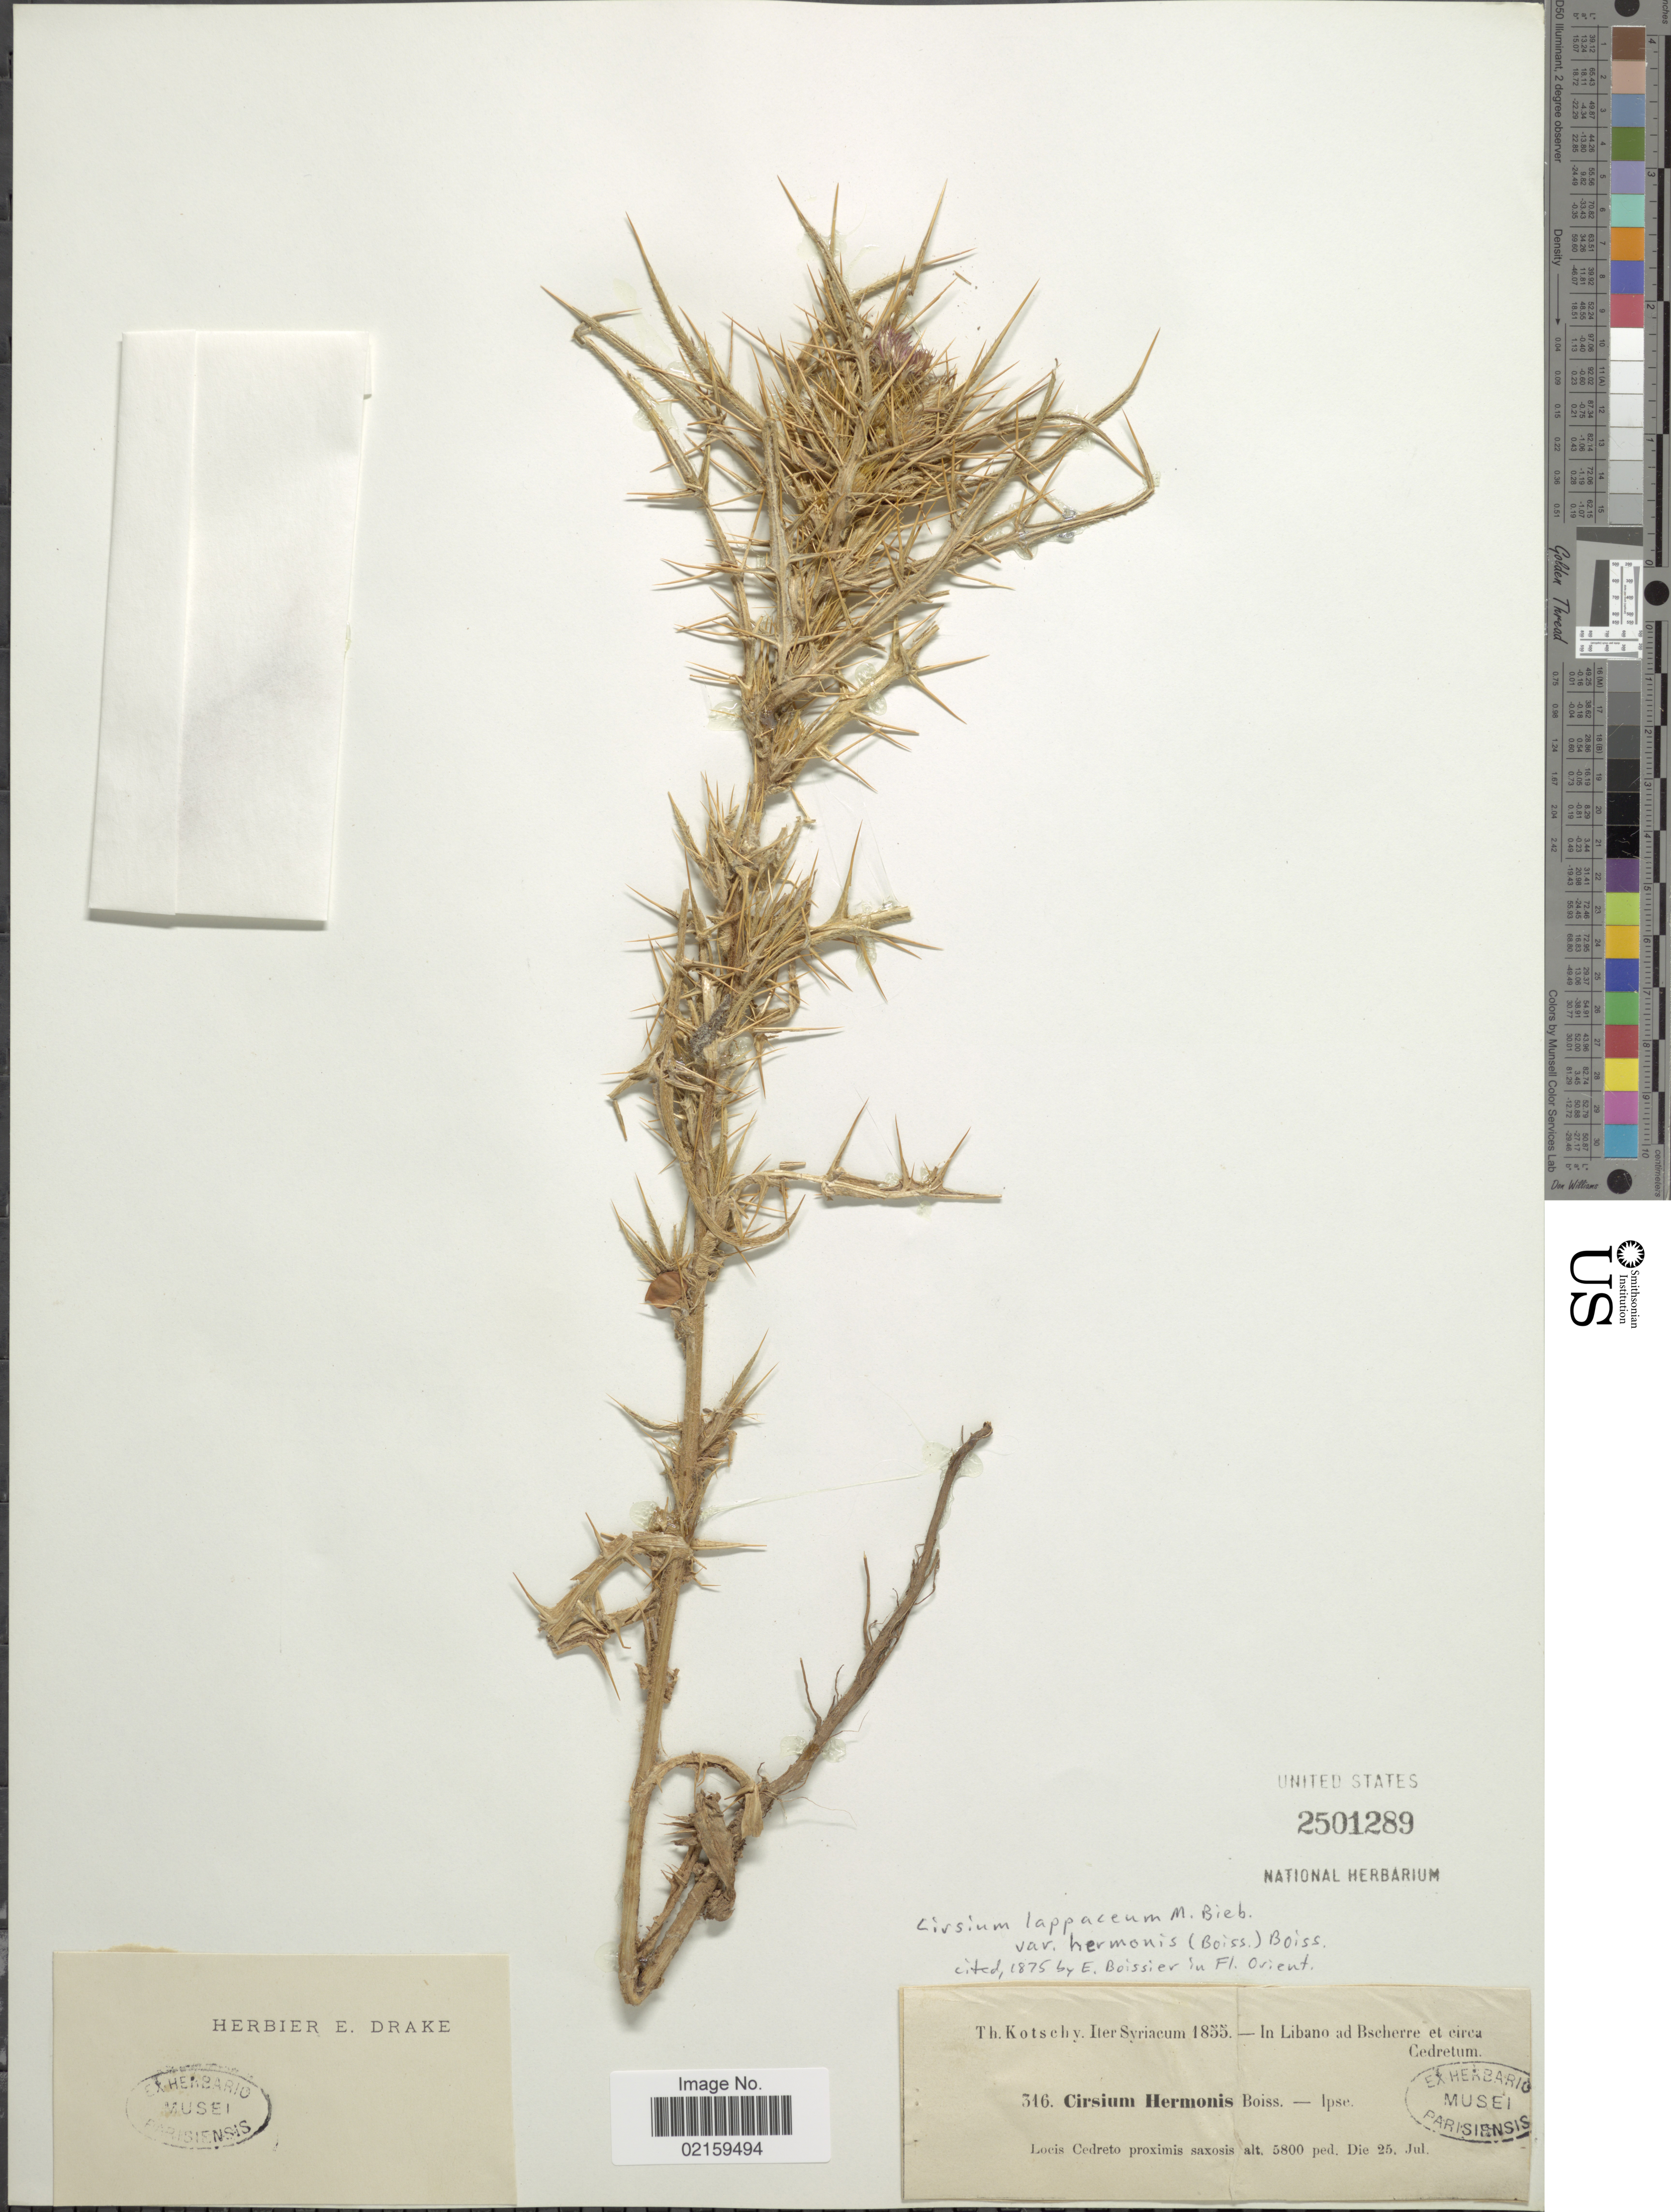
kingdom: Plantae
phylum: Tracheophyta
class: Magnoliopsida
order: Asterales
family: Asteraceae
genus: Cirsium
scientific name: Cirsium leucocephalum subsp. penicillatum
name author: (K. Koch) Greuter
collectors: K. G. Kotschy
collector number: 316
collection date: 1855-07-25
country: Syria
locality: Locis Cedreto proximis saxosis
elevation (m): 1768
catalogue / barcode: US 2501289